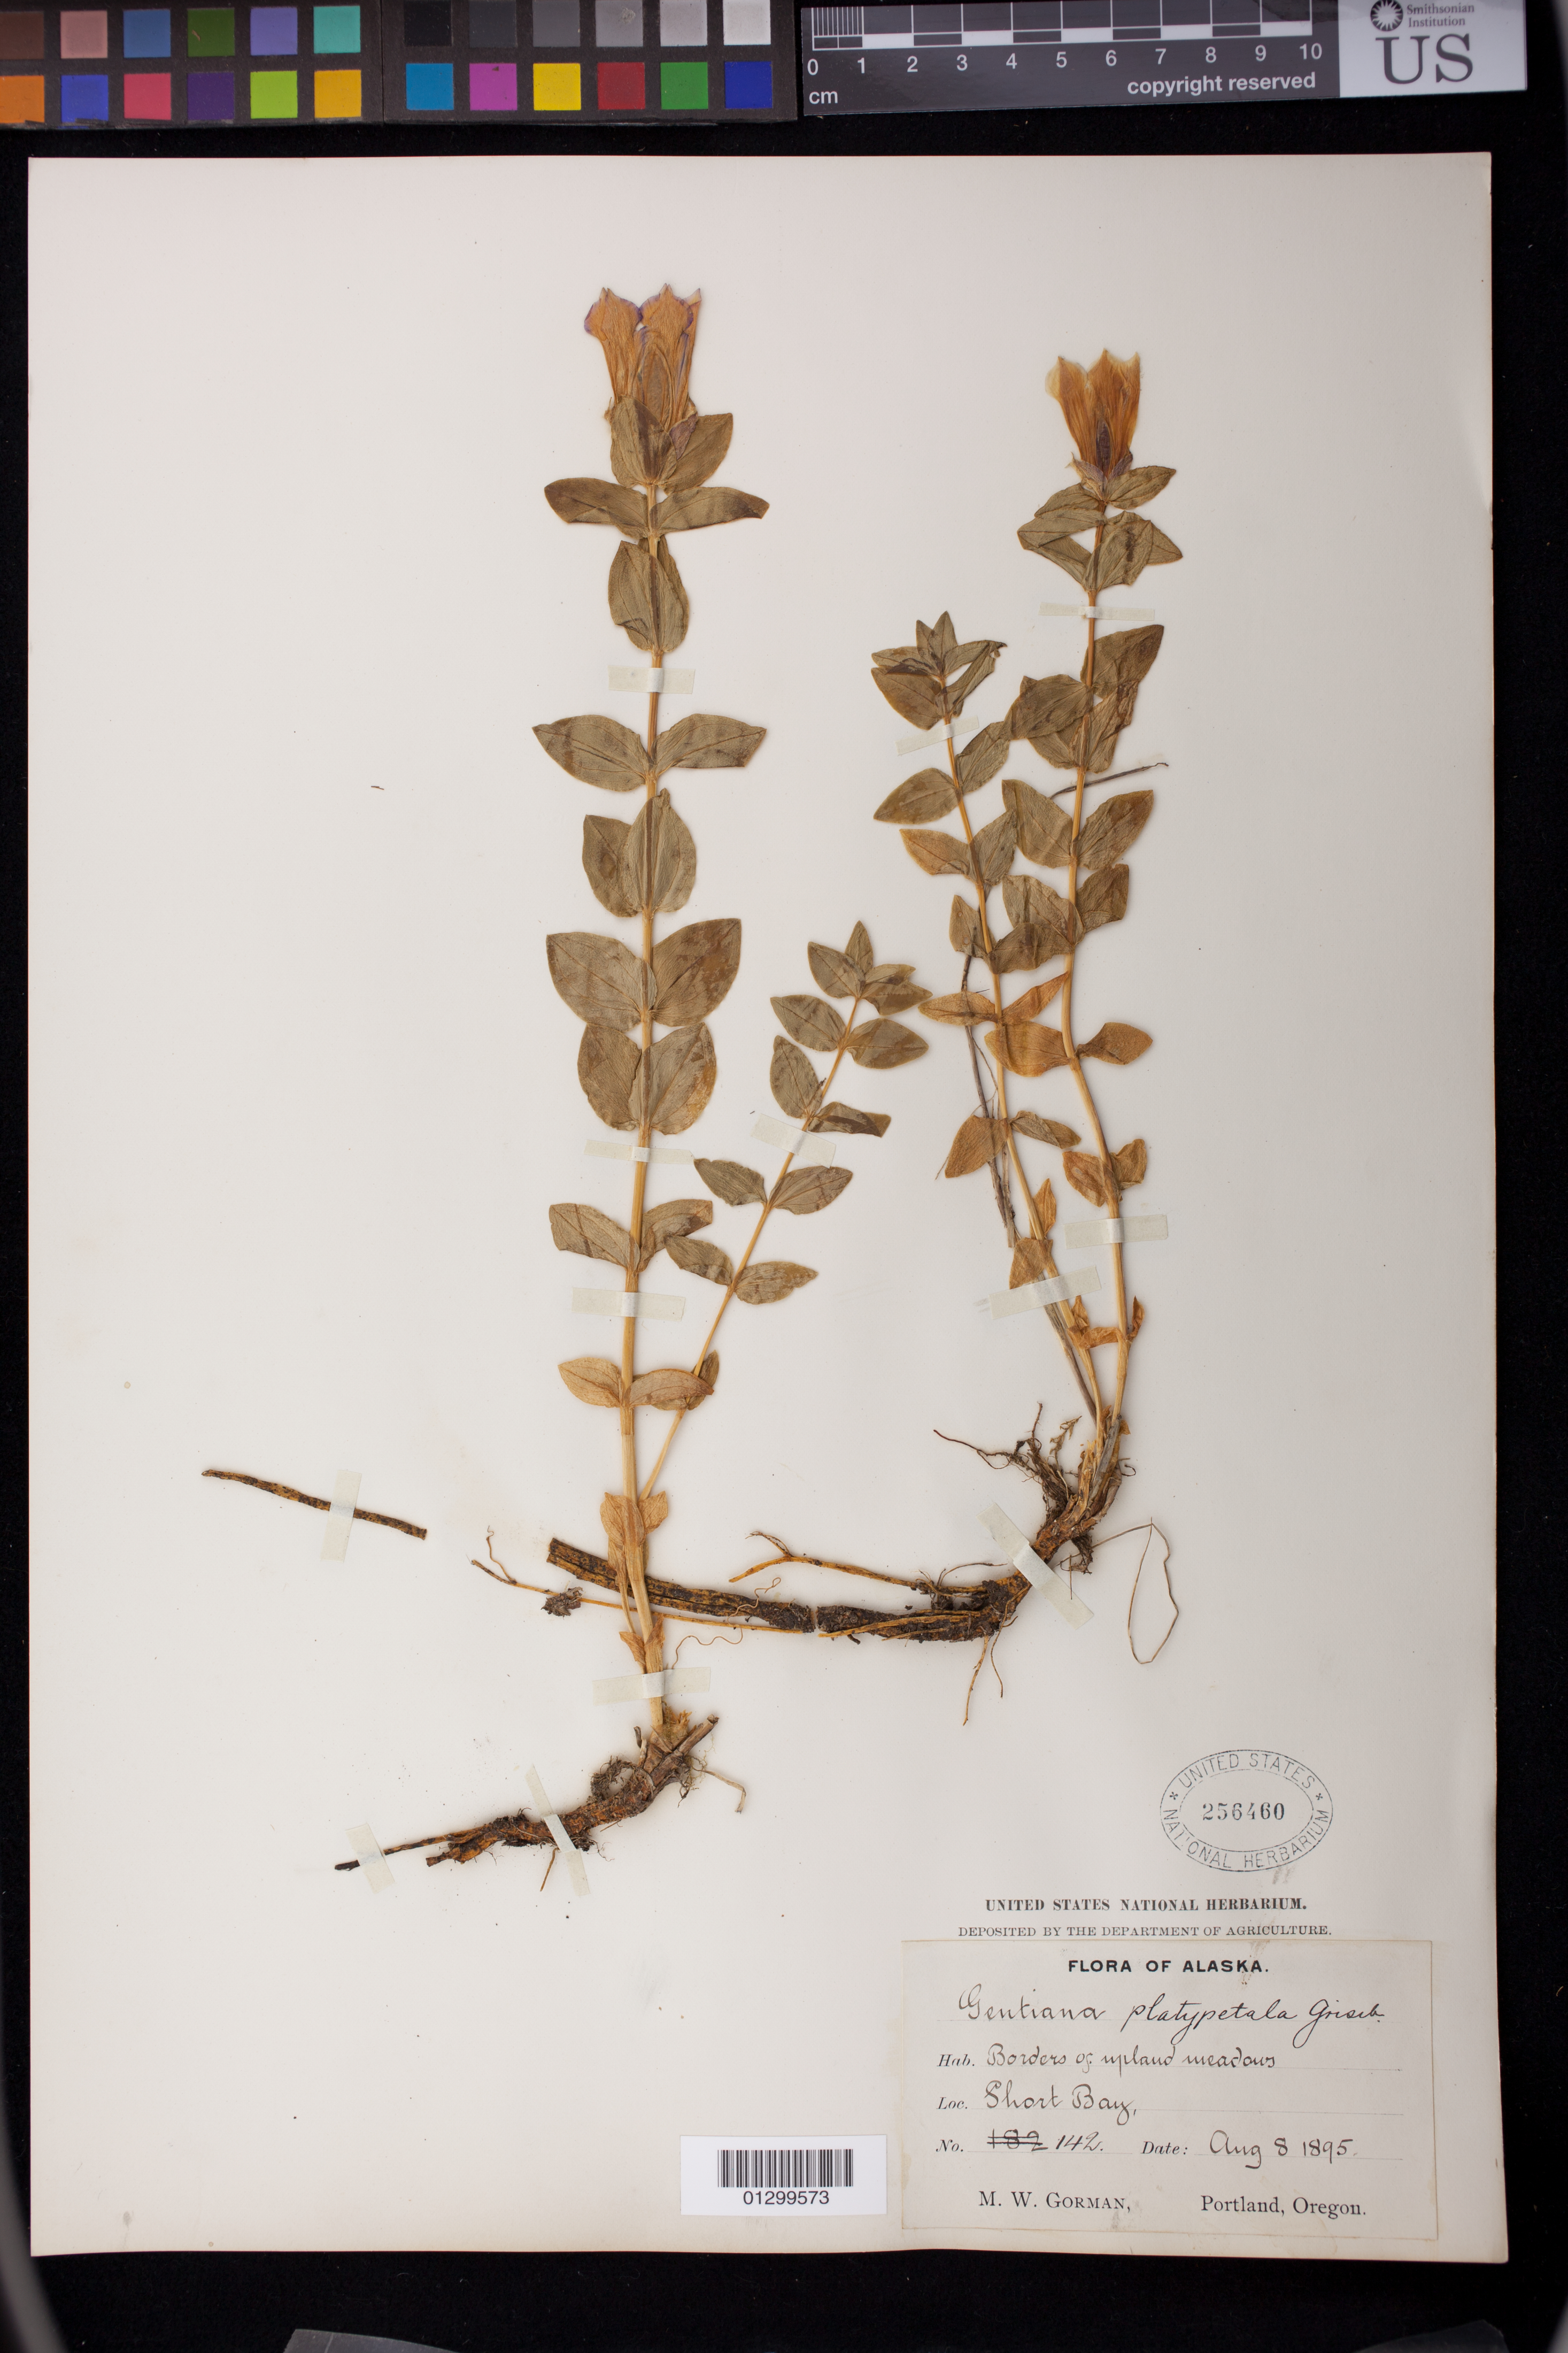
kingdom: Plantae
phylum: Tracheophyta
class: Magnoliopsida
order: Gentianales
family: Gentianaceae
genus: Gentiana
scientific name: Gentiana platypetala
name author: Griseb.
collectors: M. W. Gorman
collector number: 142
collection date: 1895-08-08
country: United States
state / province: Alaska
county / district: Ketchikan Gateway Borough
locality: Short Bay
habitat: Borders of upland meadows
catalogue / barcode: US 256460